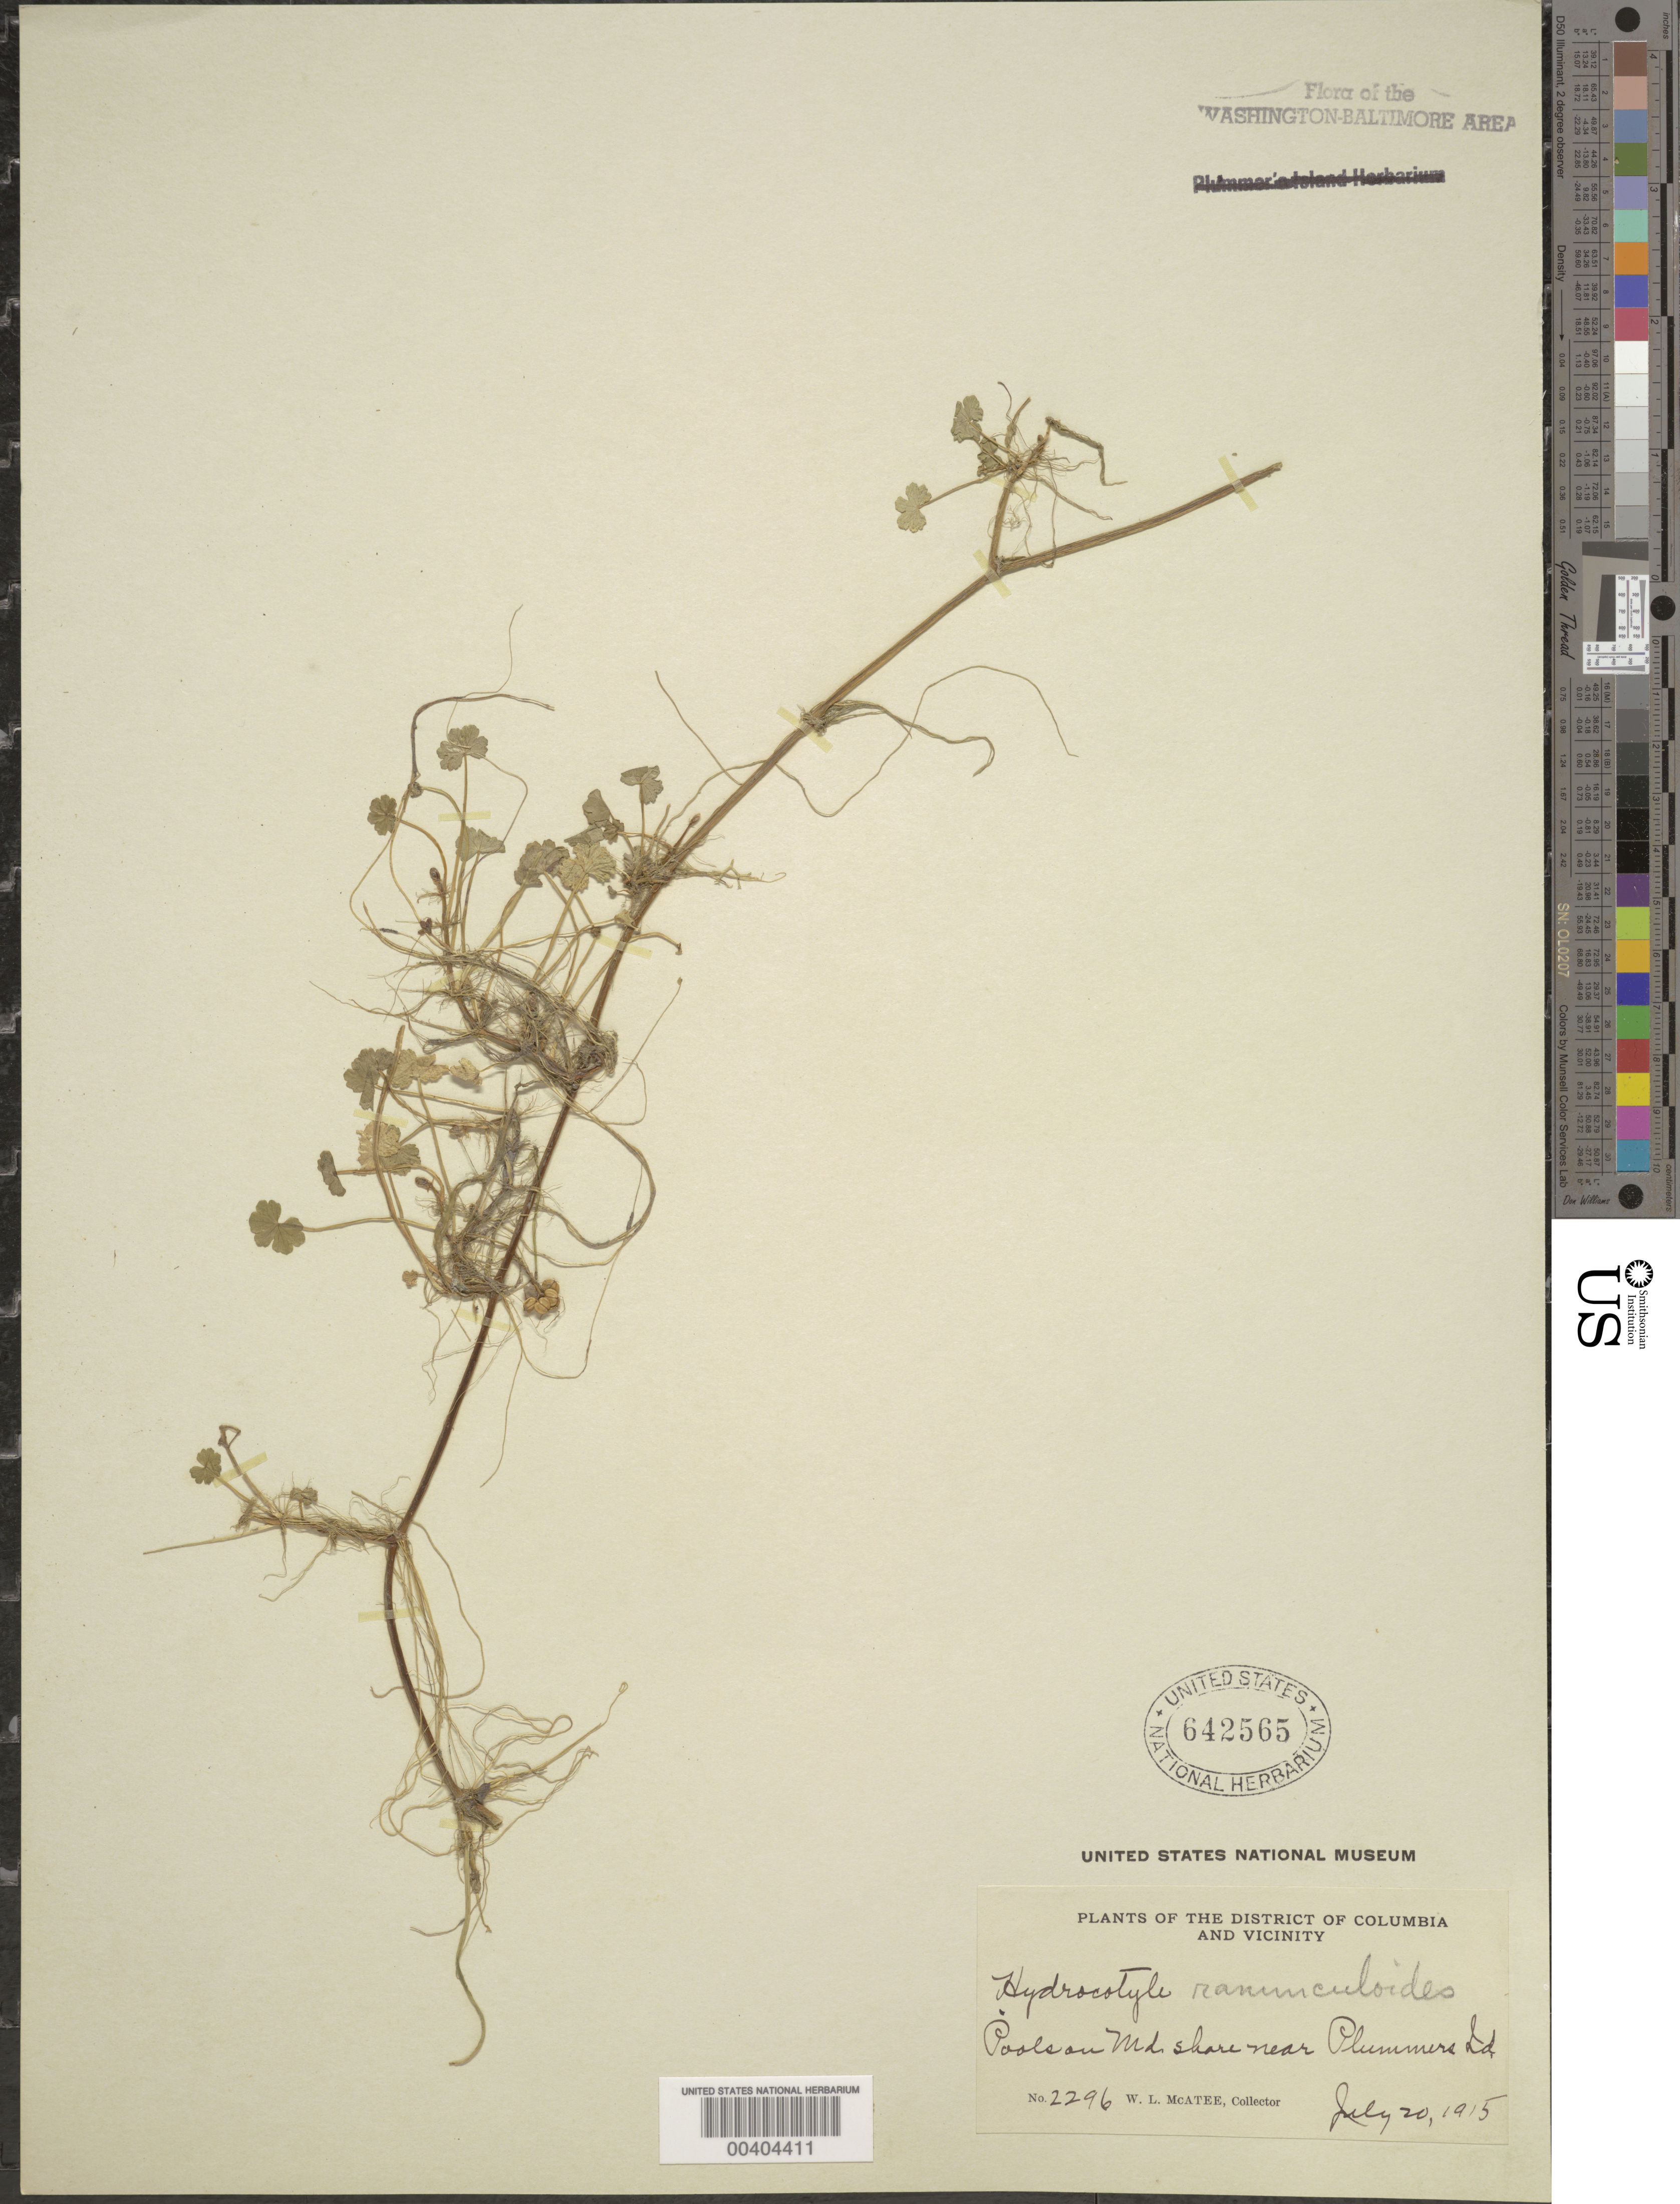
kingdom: Plantae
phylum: Tracheophyta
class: Magnoliopsida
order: Apiales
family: Araliaceae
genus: Hydrocotyle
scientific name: Hydrocotyle ranunculoides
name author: L. f.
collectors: W. McAtee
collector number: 2296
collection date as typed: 20 Jul 1915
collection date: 1915-07-20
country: United States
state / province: Maryland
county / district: Montgomery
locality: Pools on Md. shore near Plummer's Island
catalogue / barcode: US 642565